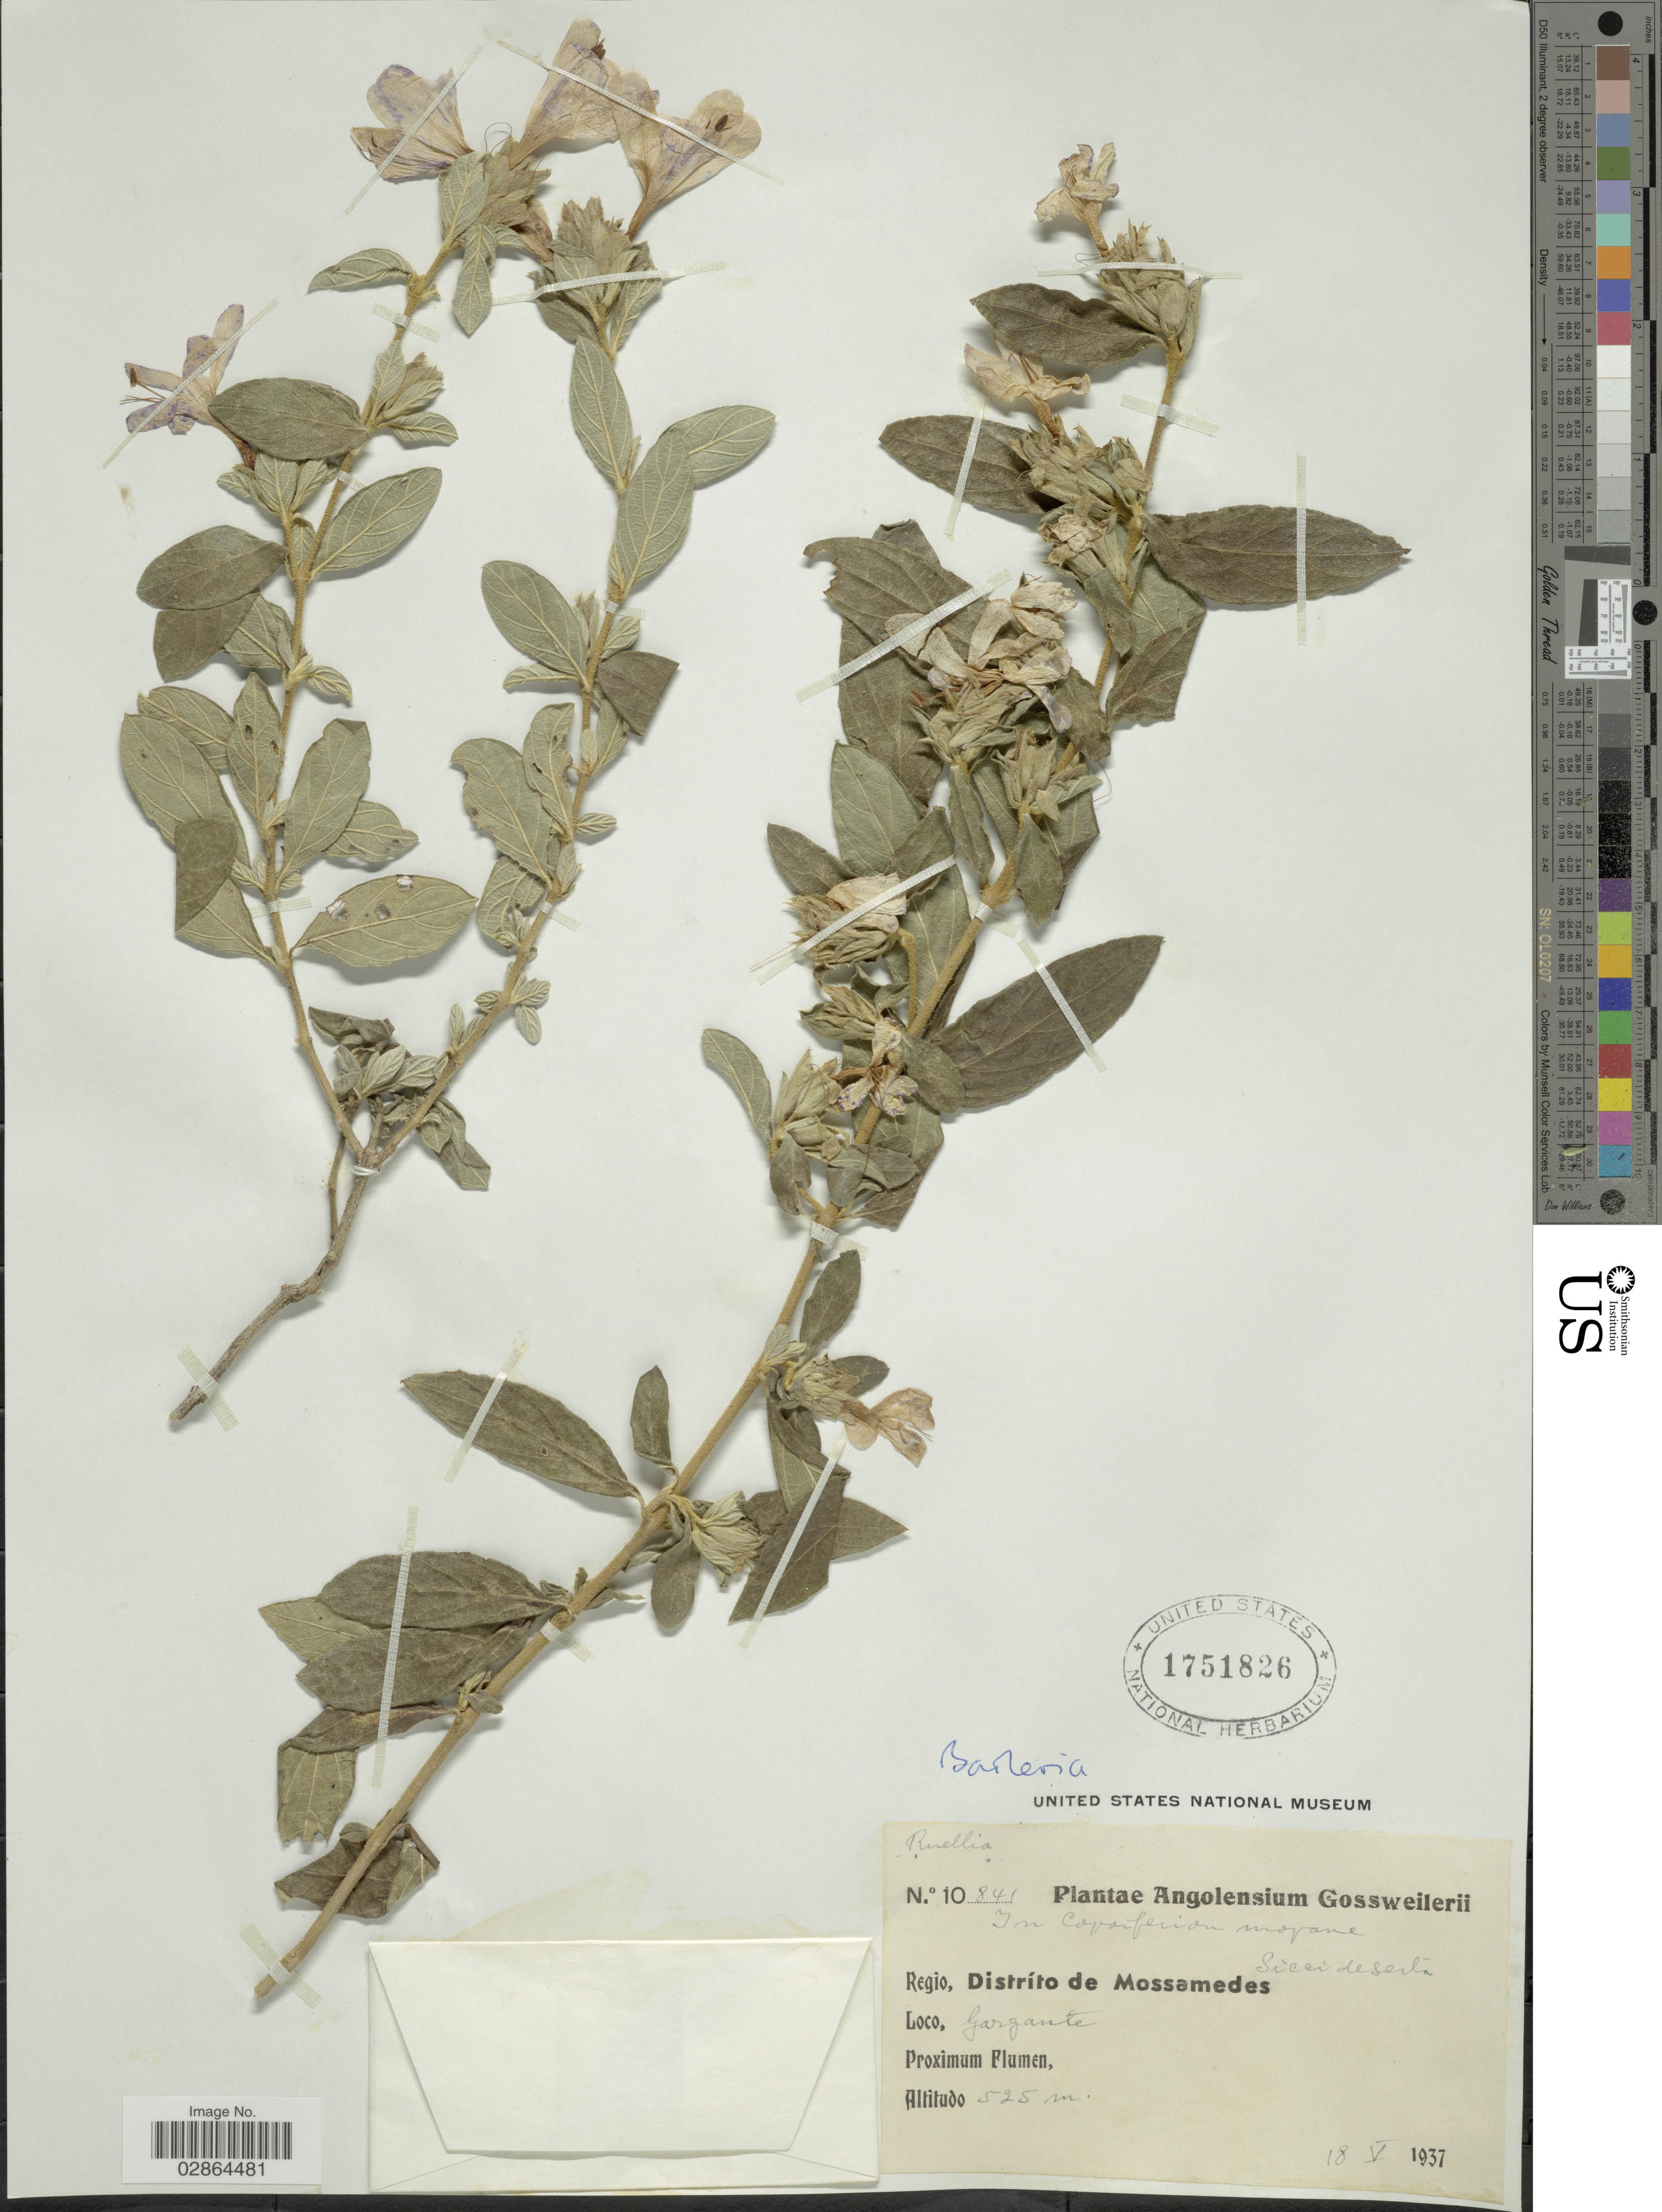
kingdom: Plantae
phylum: Tracheophyta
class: Magnoliopsida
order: Lamiales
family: Acanthaceae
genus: Barleria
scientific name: Barleria sp.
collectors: -. Gossweiler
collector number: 10841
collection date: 1937-05-18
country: Angola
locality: Regio, Distríto de Mossamedes. Gargante.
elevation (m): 525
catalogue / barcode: US 1751826